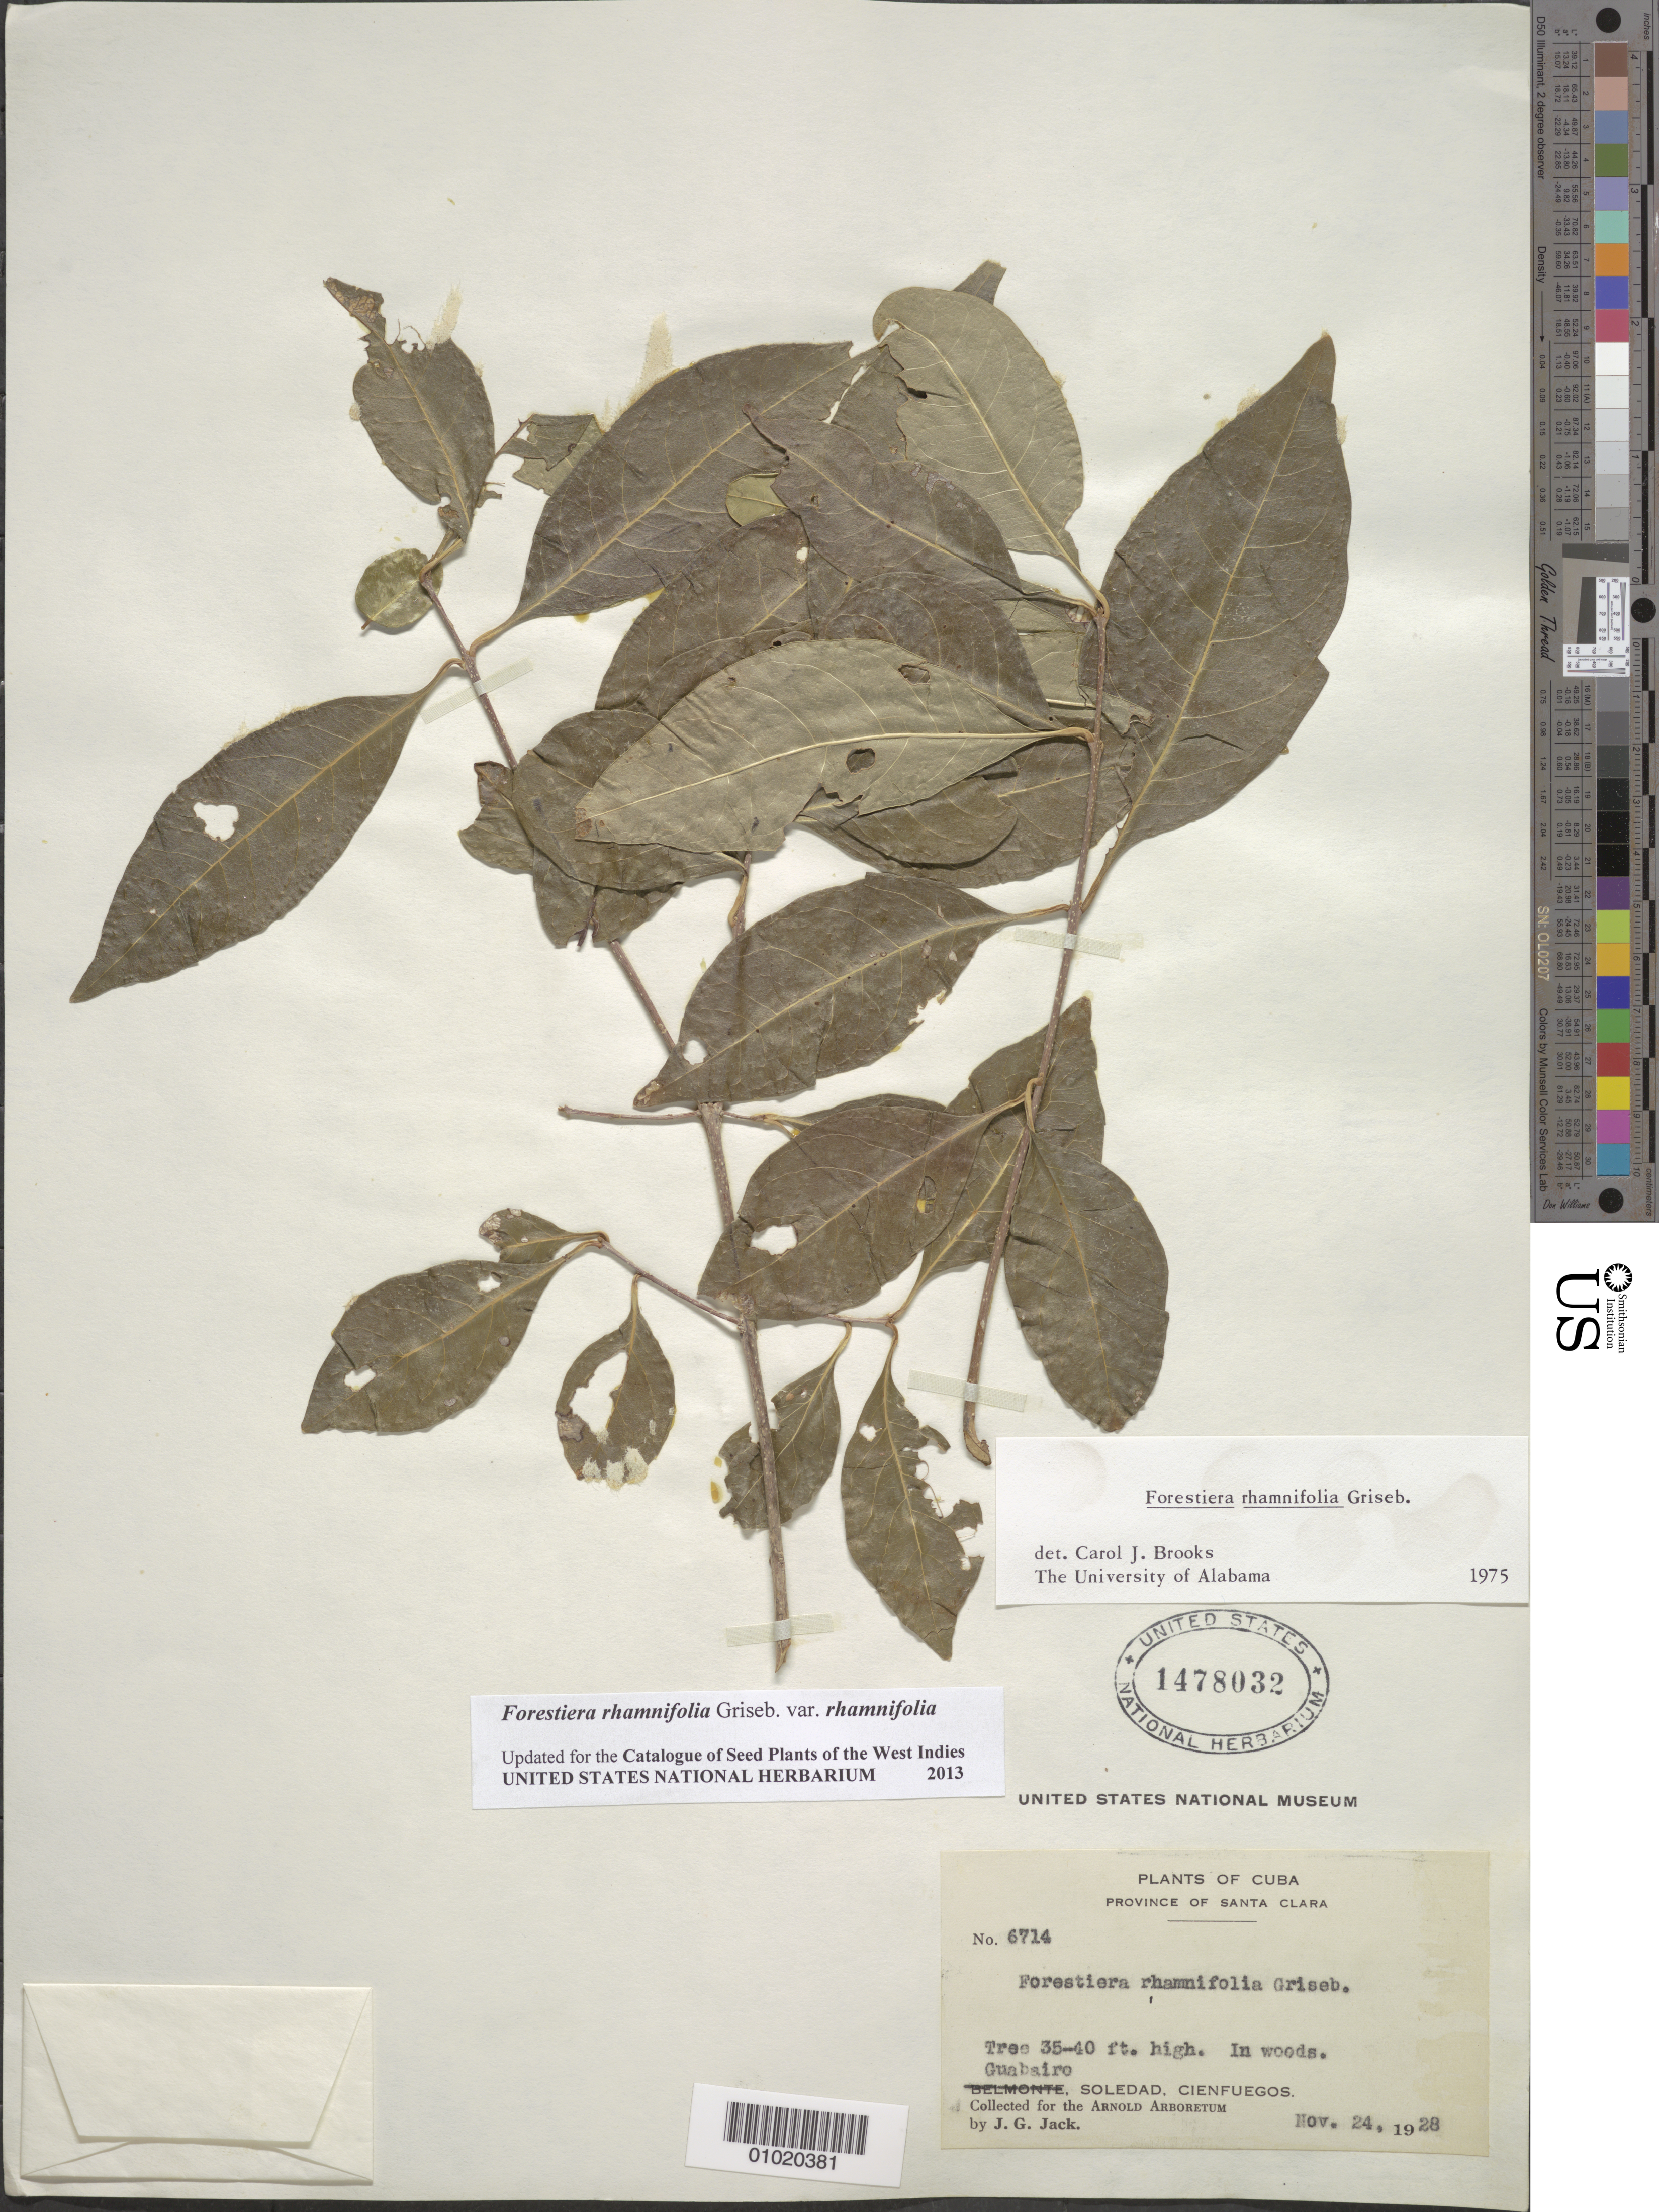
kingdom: Plantae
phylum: Tracheophyta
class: Magnoliopsida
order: Lamiales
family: Oleaceae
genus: Forestiera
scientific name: Forestiera rhamnifolia var. rhamnifolia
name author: Griseb.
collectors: J. G. Jack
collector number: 6714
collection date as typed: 24 Nov 1928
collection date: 1928-11-24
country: Cuba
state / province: Cienfuegos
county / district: Cienfuegos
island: Cuba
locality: Soledad, Cienfuegos Guabairo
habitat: In woods.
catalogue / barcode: US 1478032